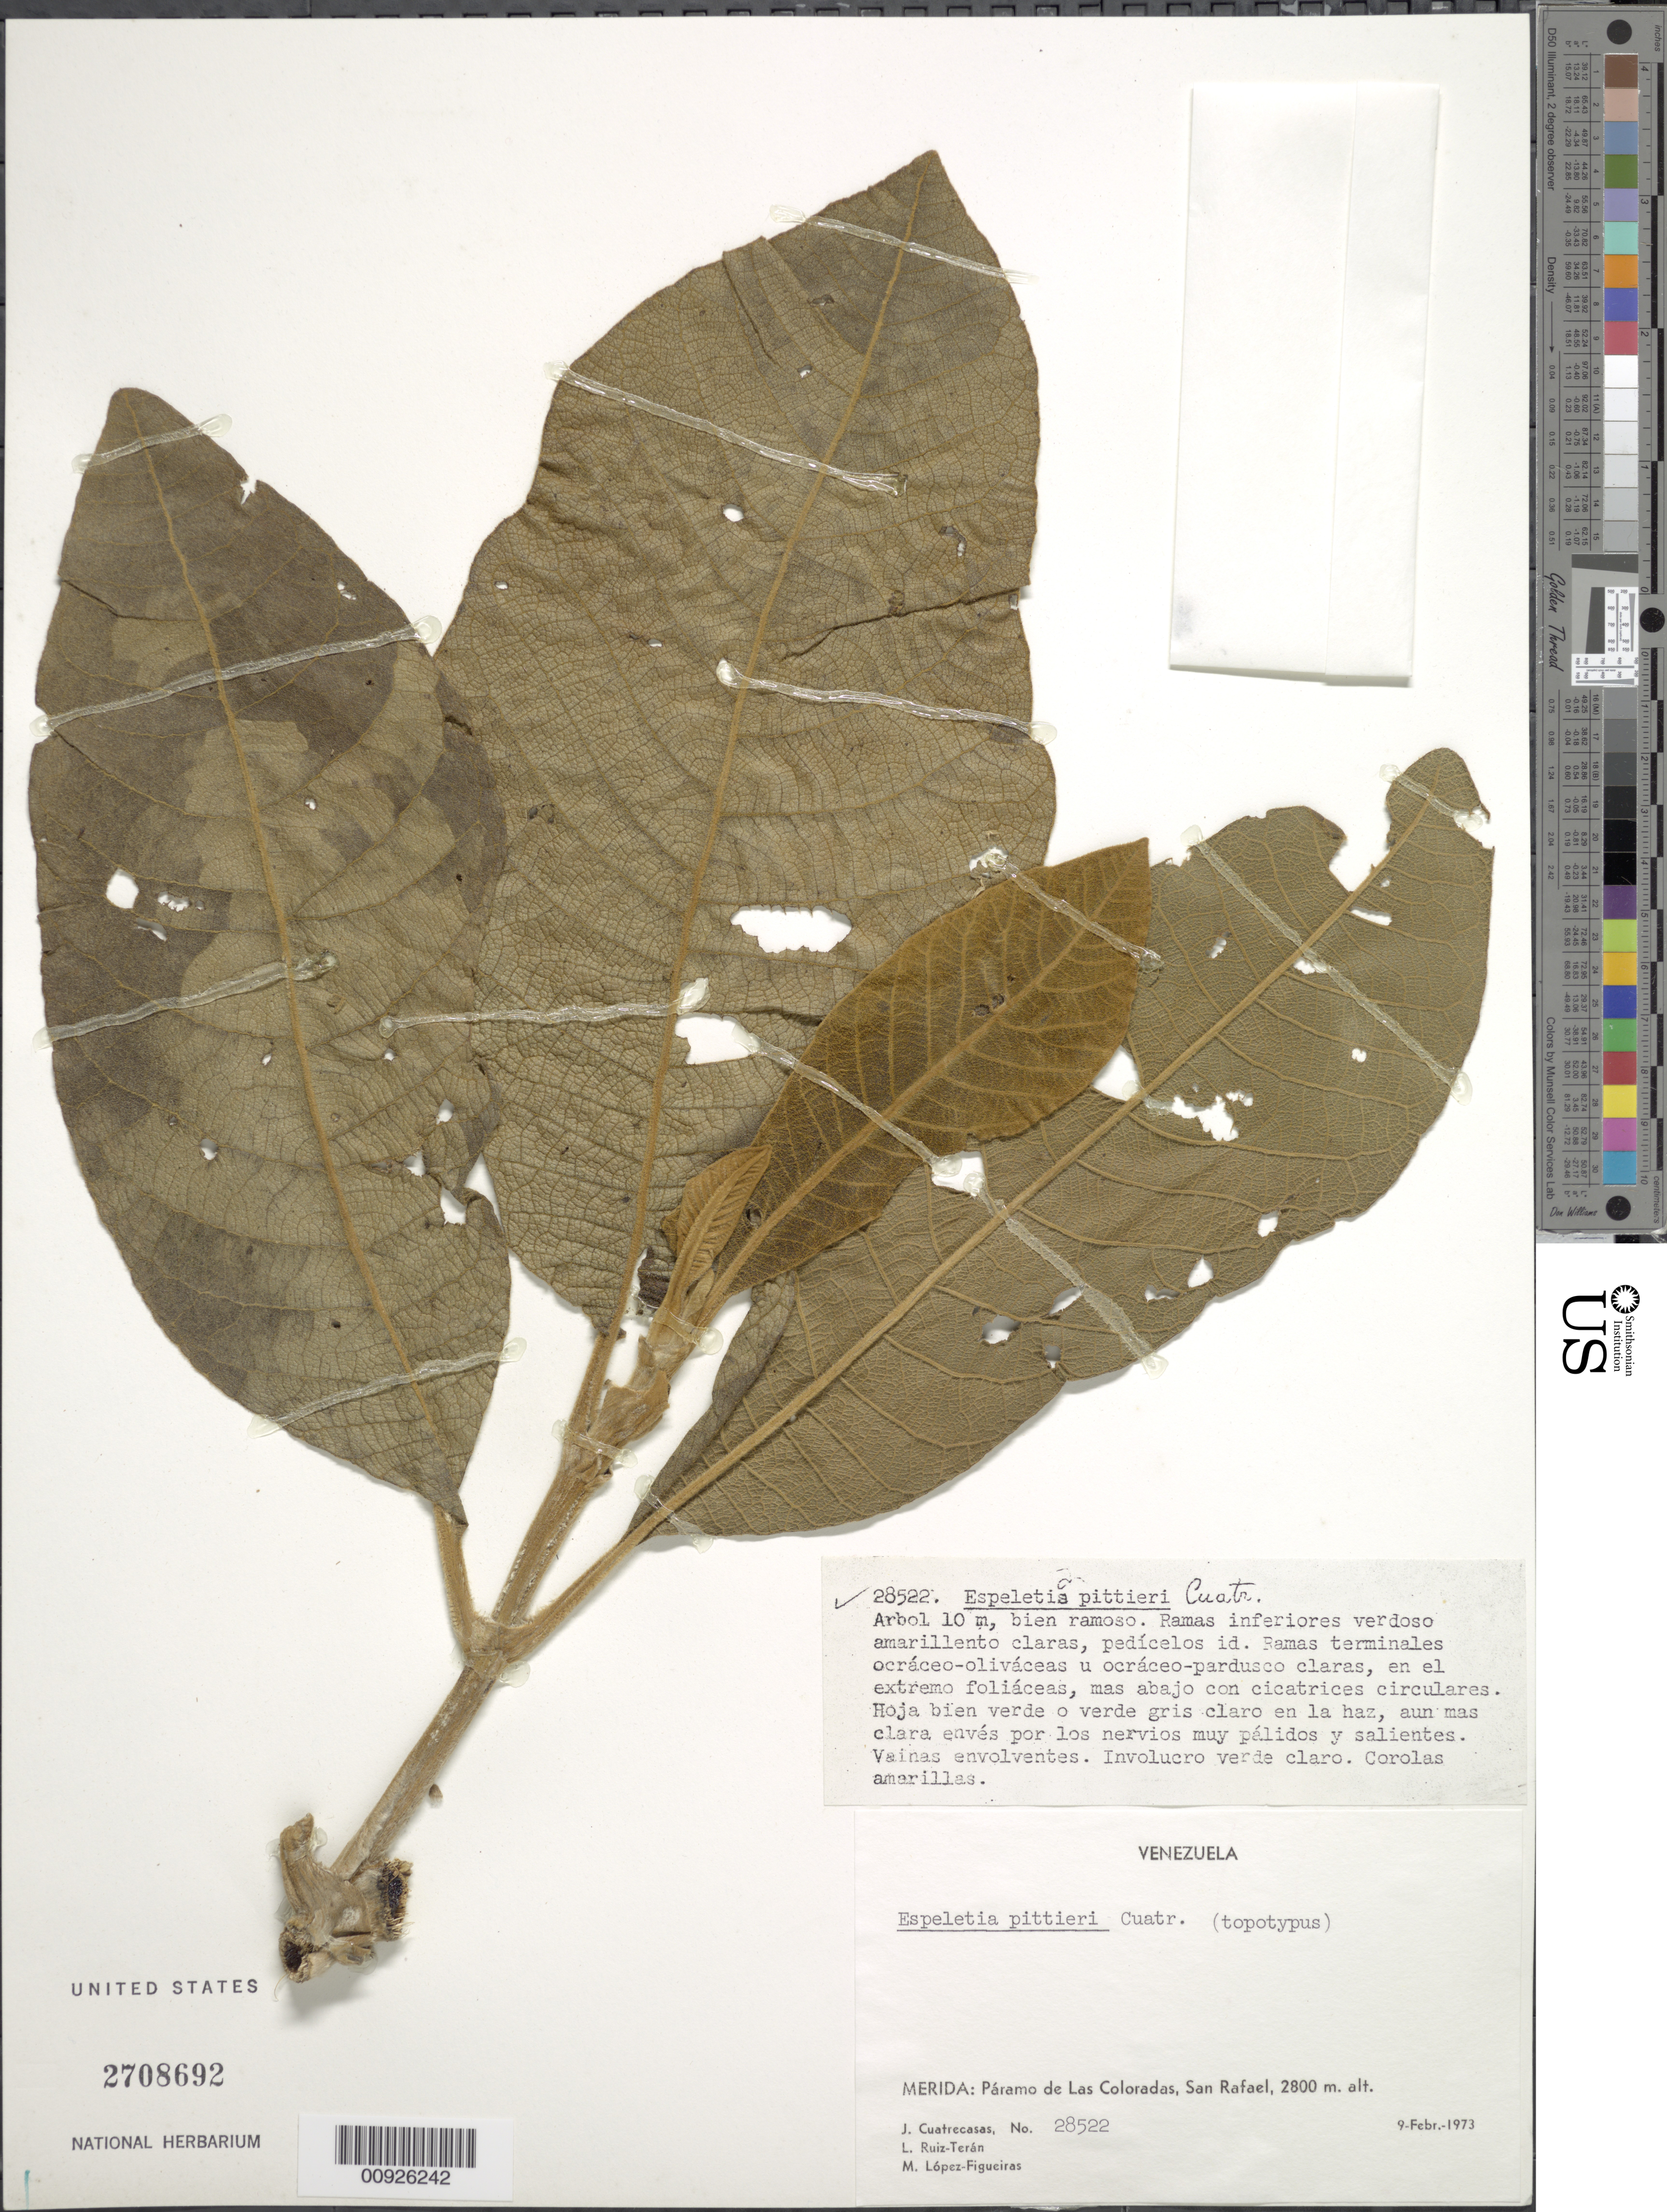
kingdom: Plantae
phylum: Tracheophyta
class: Magnoliopsida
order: Asterales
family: Asteraceae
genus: Carramboa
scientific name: Carramboa badilloi var. pittieri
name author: (Cuatrec.) Cuatrec.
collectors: J. Cuatrecasas, L. E. Ruíz-Terán & M. López Figueiras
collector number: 28522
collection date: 1973-02-09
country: Venezuela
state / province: Mérida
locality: Paramo de Las Coloradas, San Rafael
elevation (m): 2800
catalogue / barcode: US 2708692